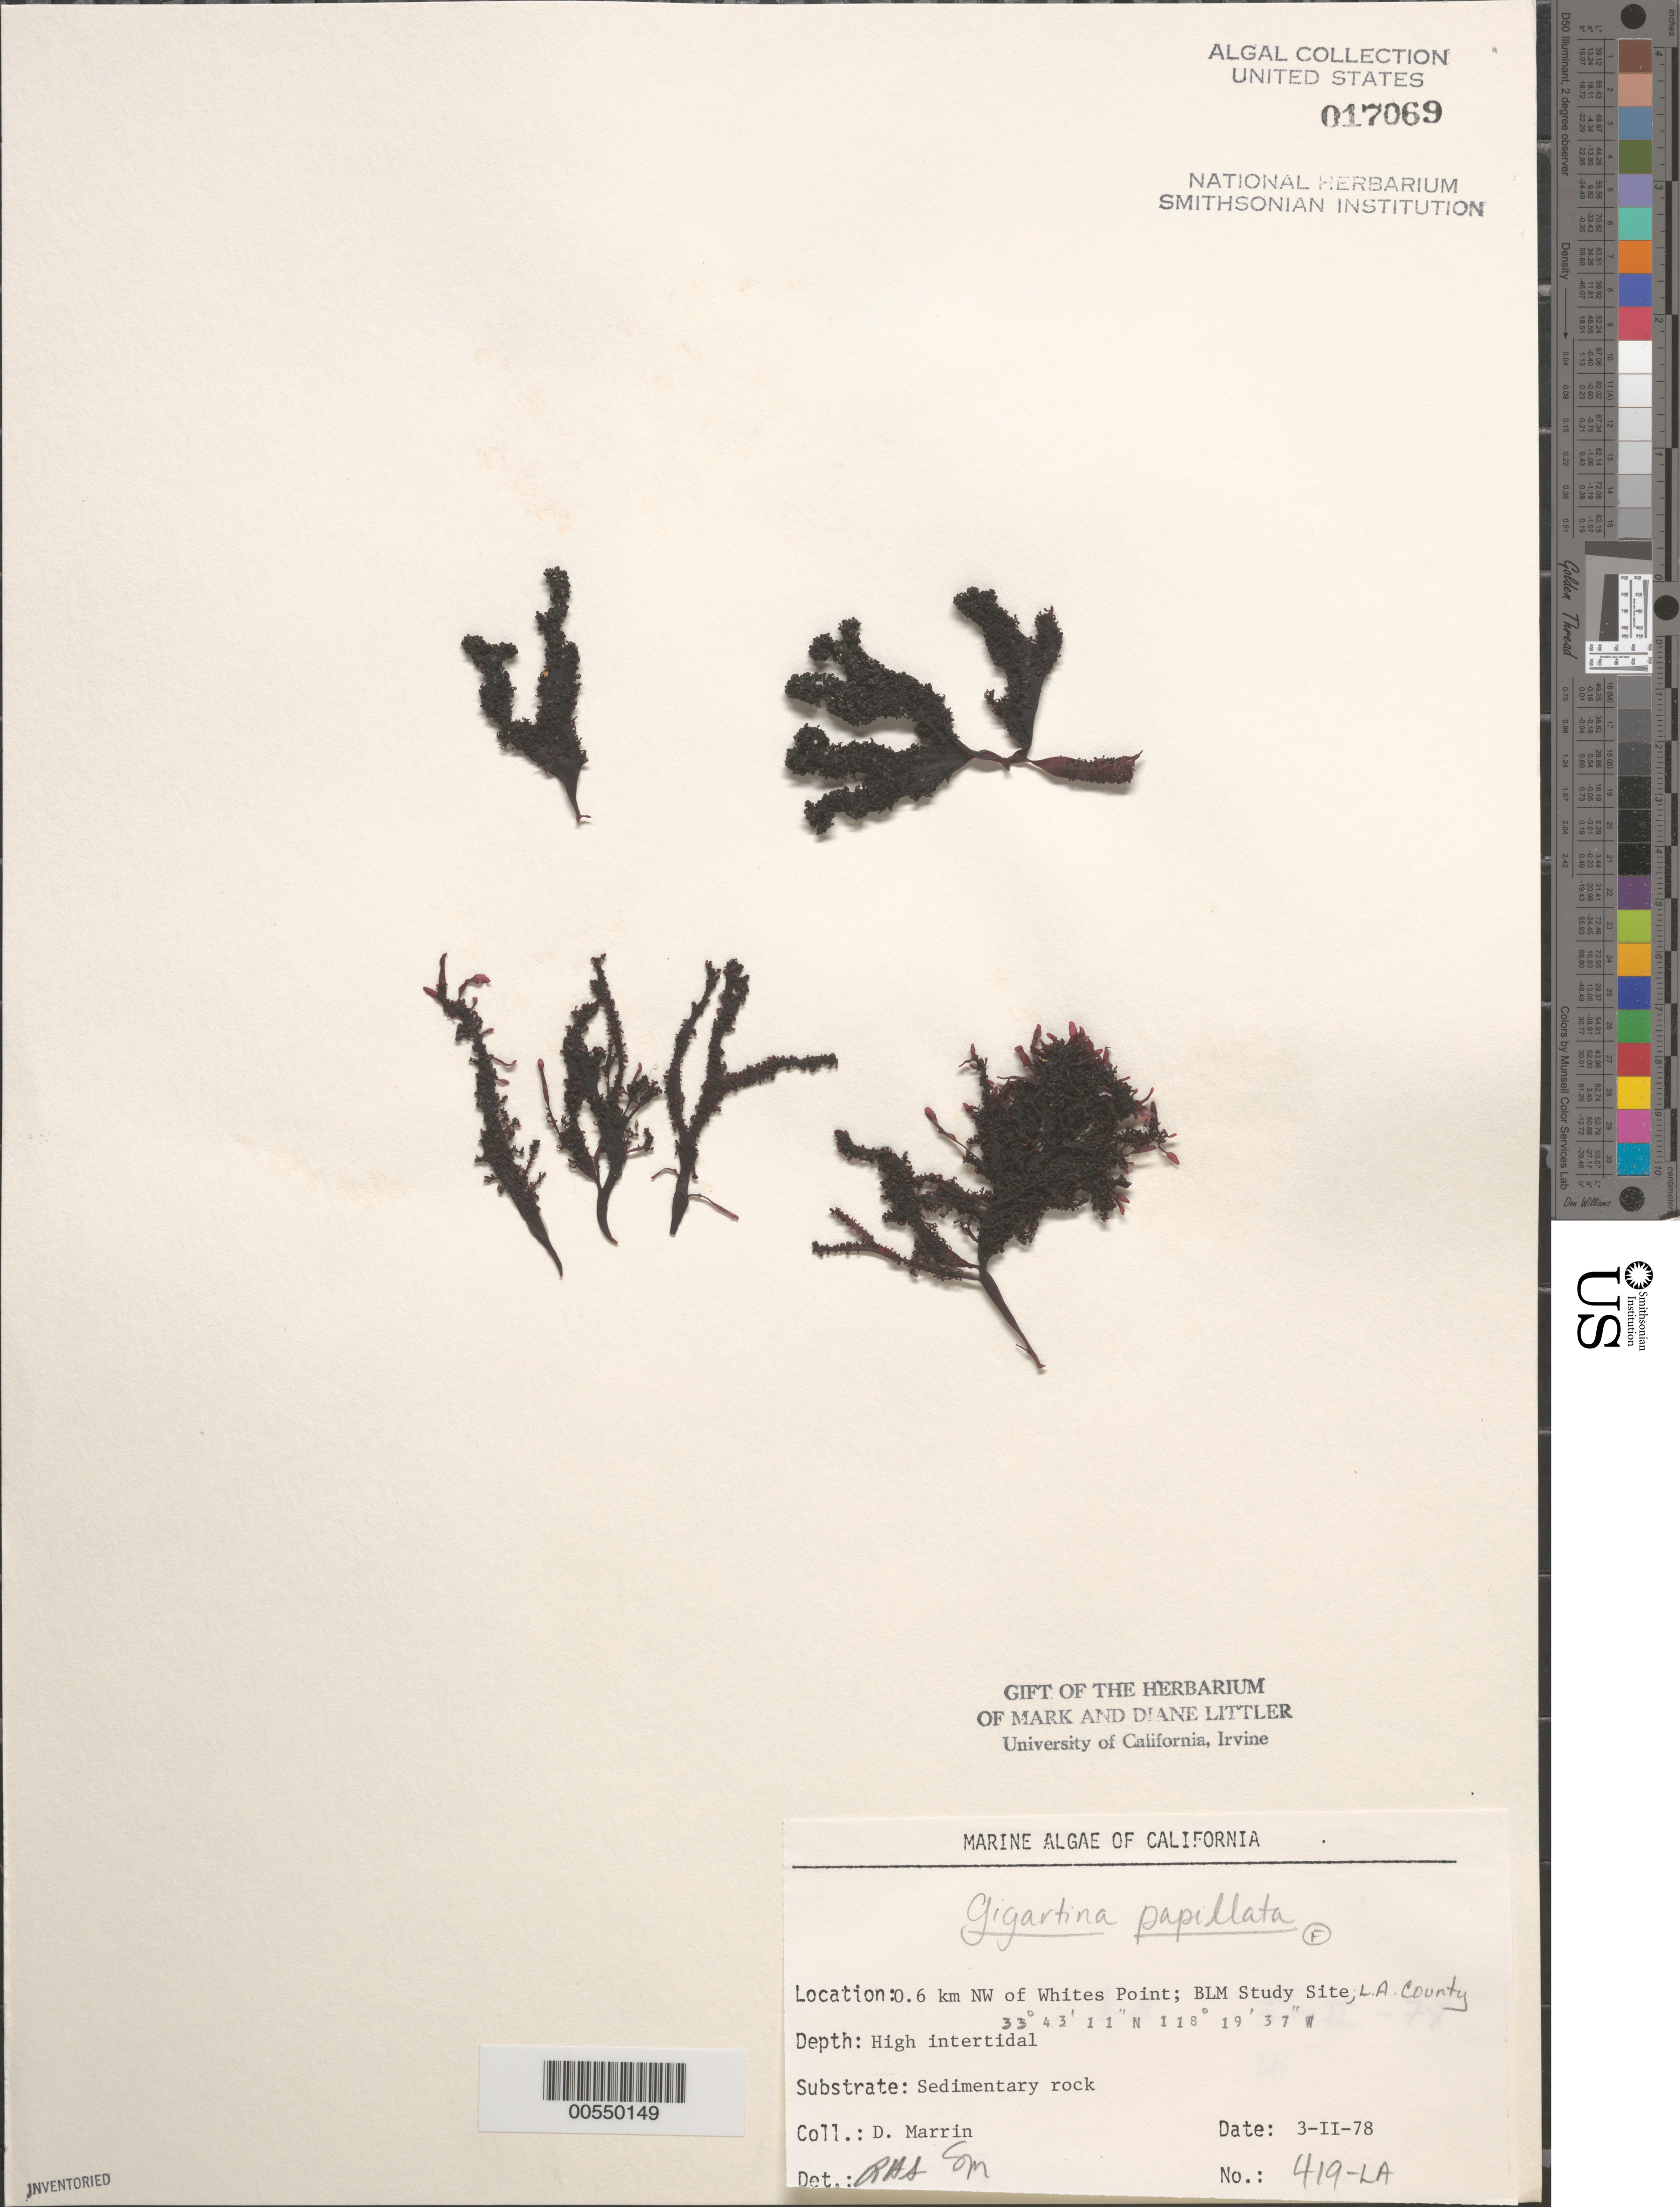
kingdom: Plantae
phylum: Rhodophyta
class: Florideophyceae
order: Gigartinales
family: Phyllophoraceae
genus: Mastocarpus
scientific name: Mastocarpus papillatus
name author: (C. Agardh) Kütz.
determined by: Algae name updating Project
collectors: D. Marrin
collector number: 419-la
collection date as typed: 03 Feb 1978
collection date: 1978-02-03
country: United States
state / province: California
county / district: Los Angeles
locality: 0.6 km northwest of Whites Point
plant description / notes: BLM-SOCALBIGHT Rocky Intertidal Survey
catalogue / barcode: US 17069